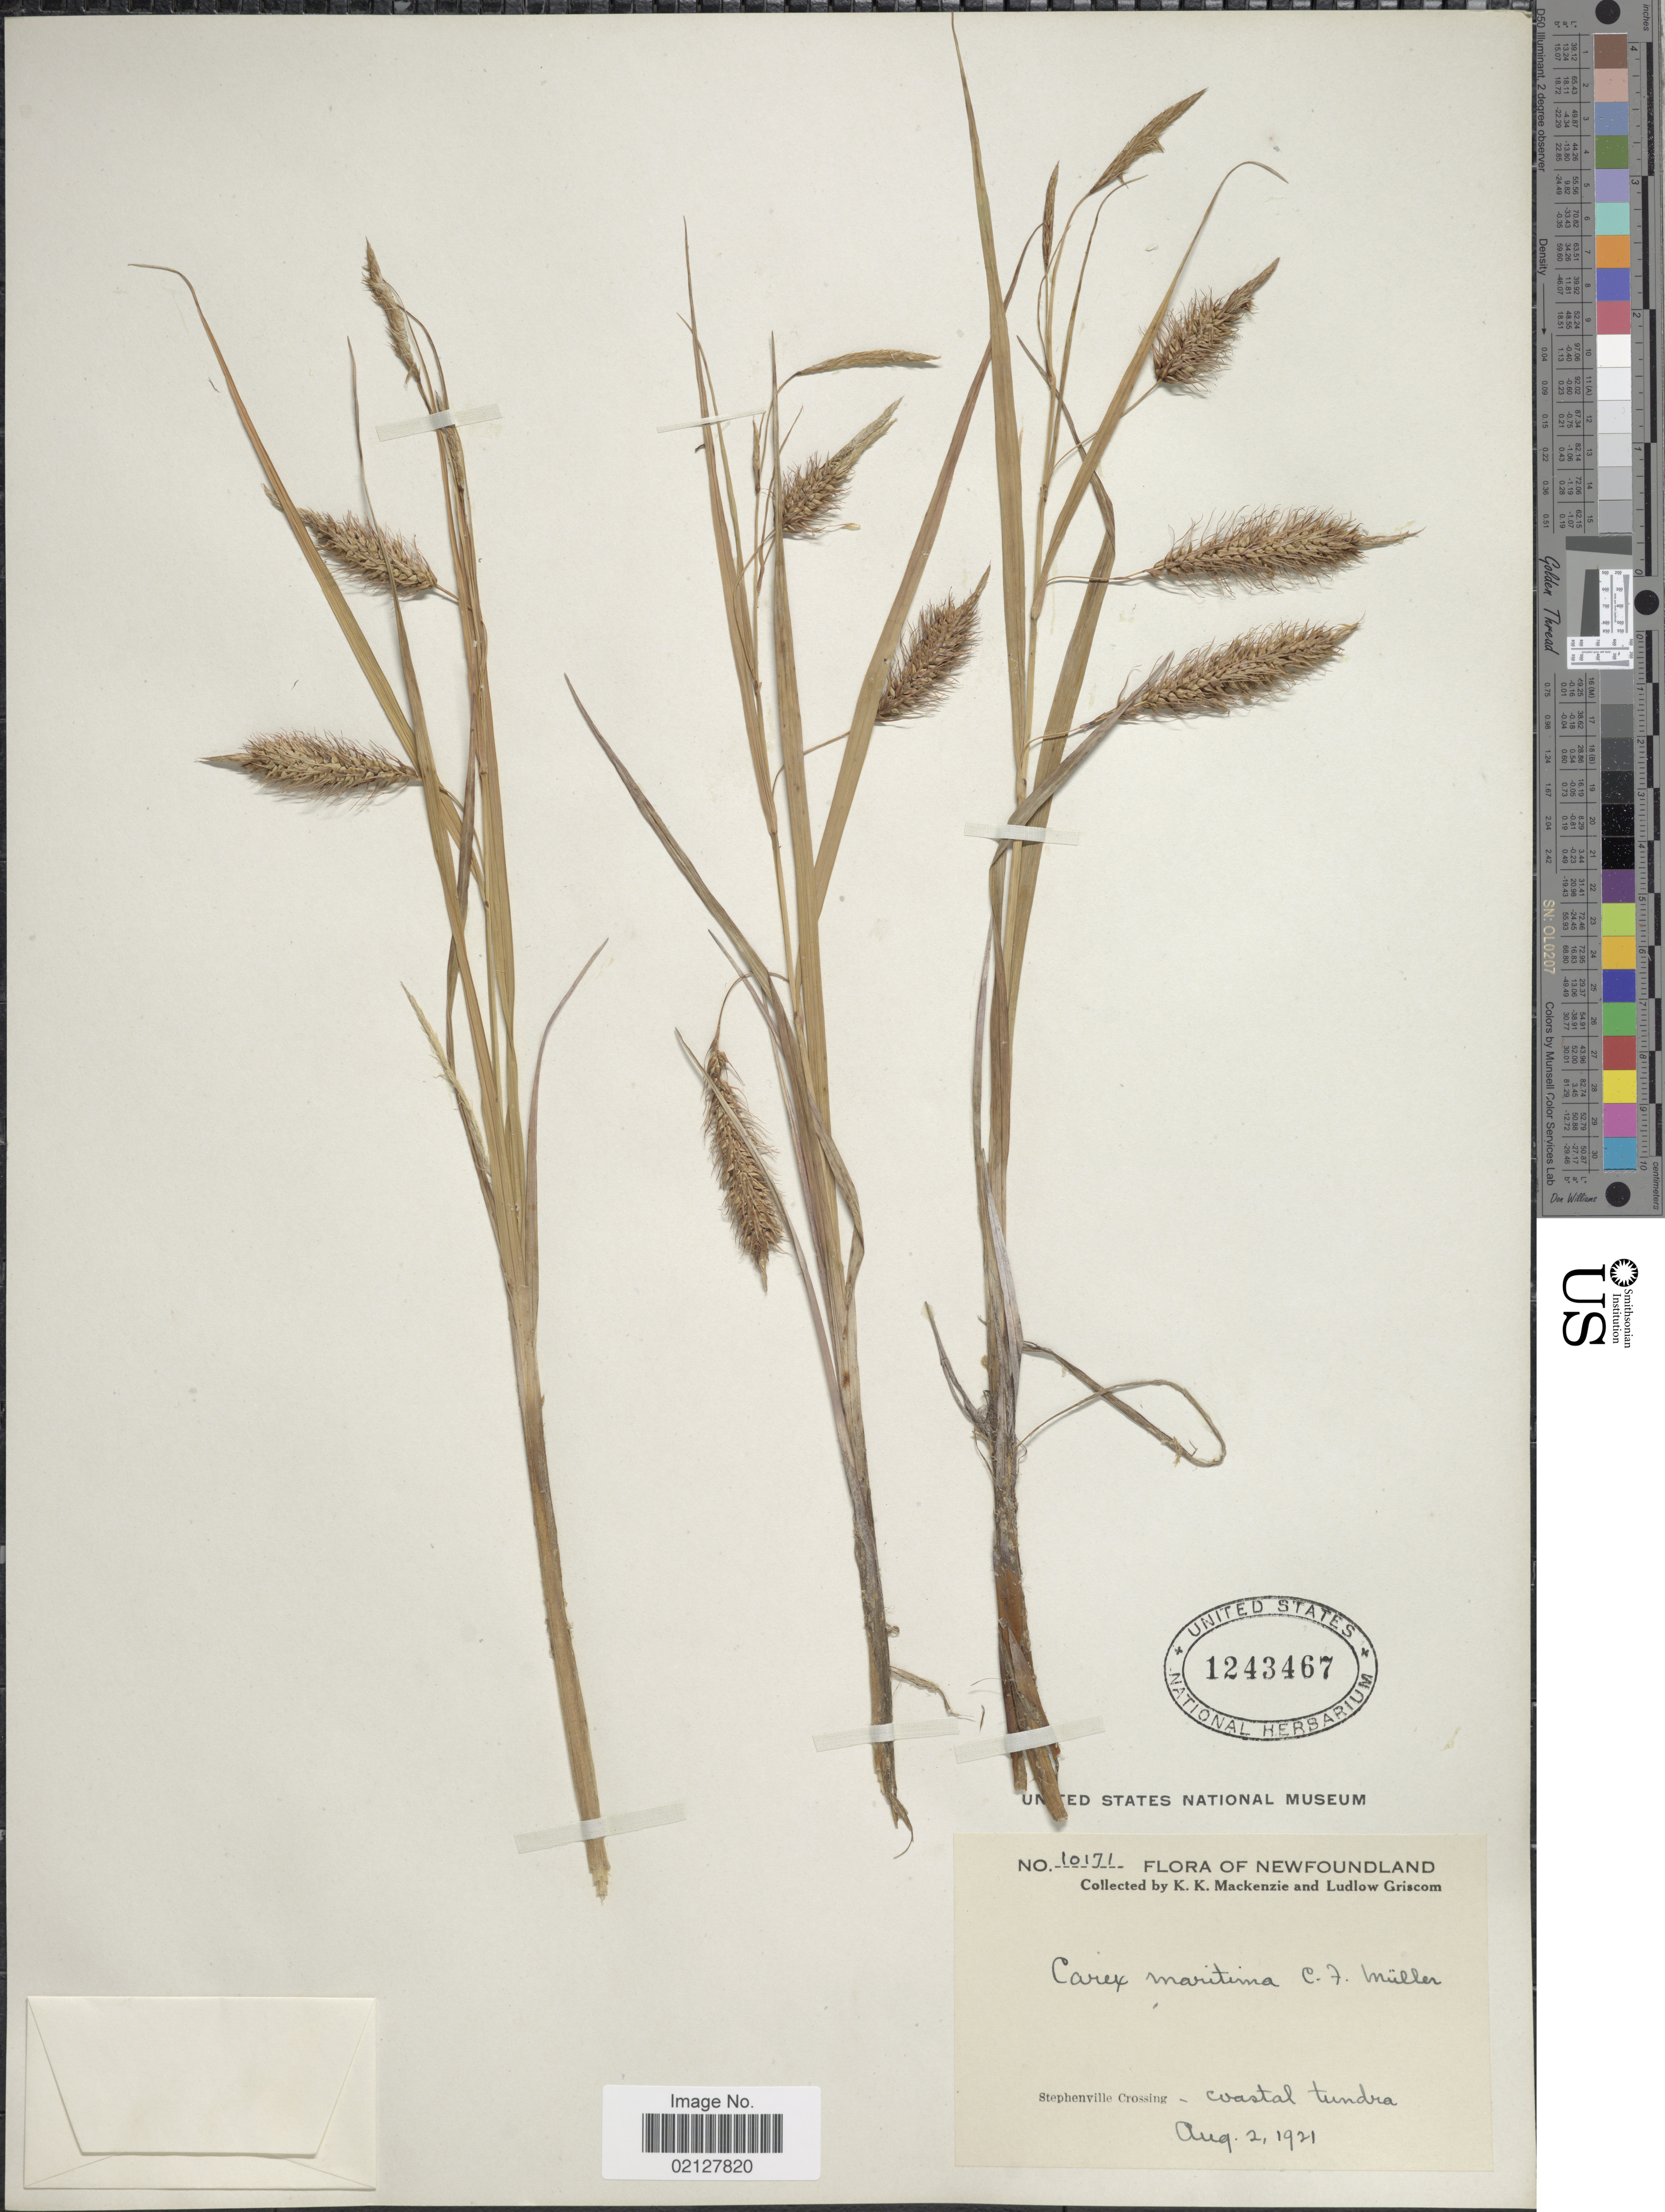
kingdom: Plantae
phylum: Tracheophyta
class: Liliopsida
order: Poales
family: Cyperaceae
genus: Carex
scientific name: Carex paleacea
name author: Schreb. ex Wahlenb.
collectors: K. K. Mackenzie & L. Griscom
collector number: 10171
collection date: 1921-08-02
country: Canada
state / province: Newfoundland and Labrador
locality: Stephenville Crossing - coastal tundra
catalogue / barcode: US 1243467